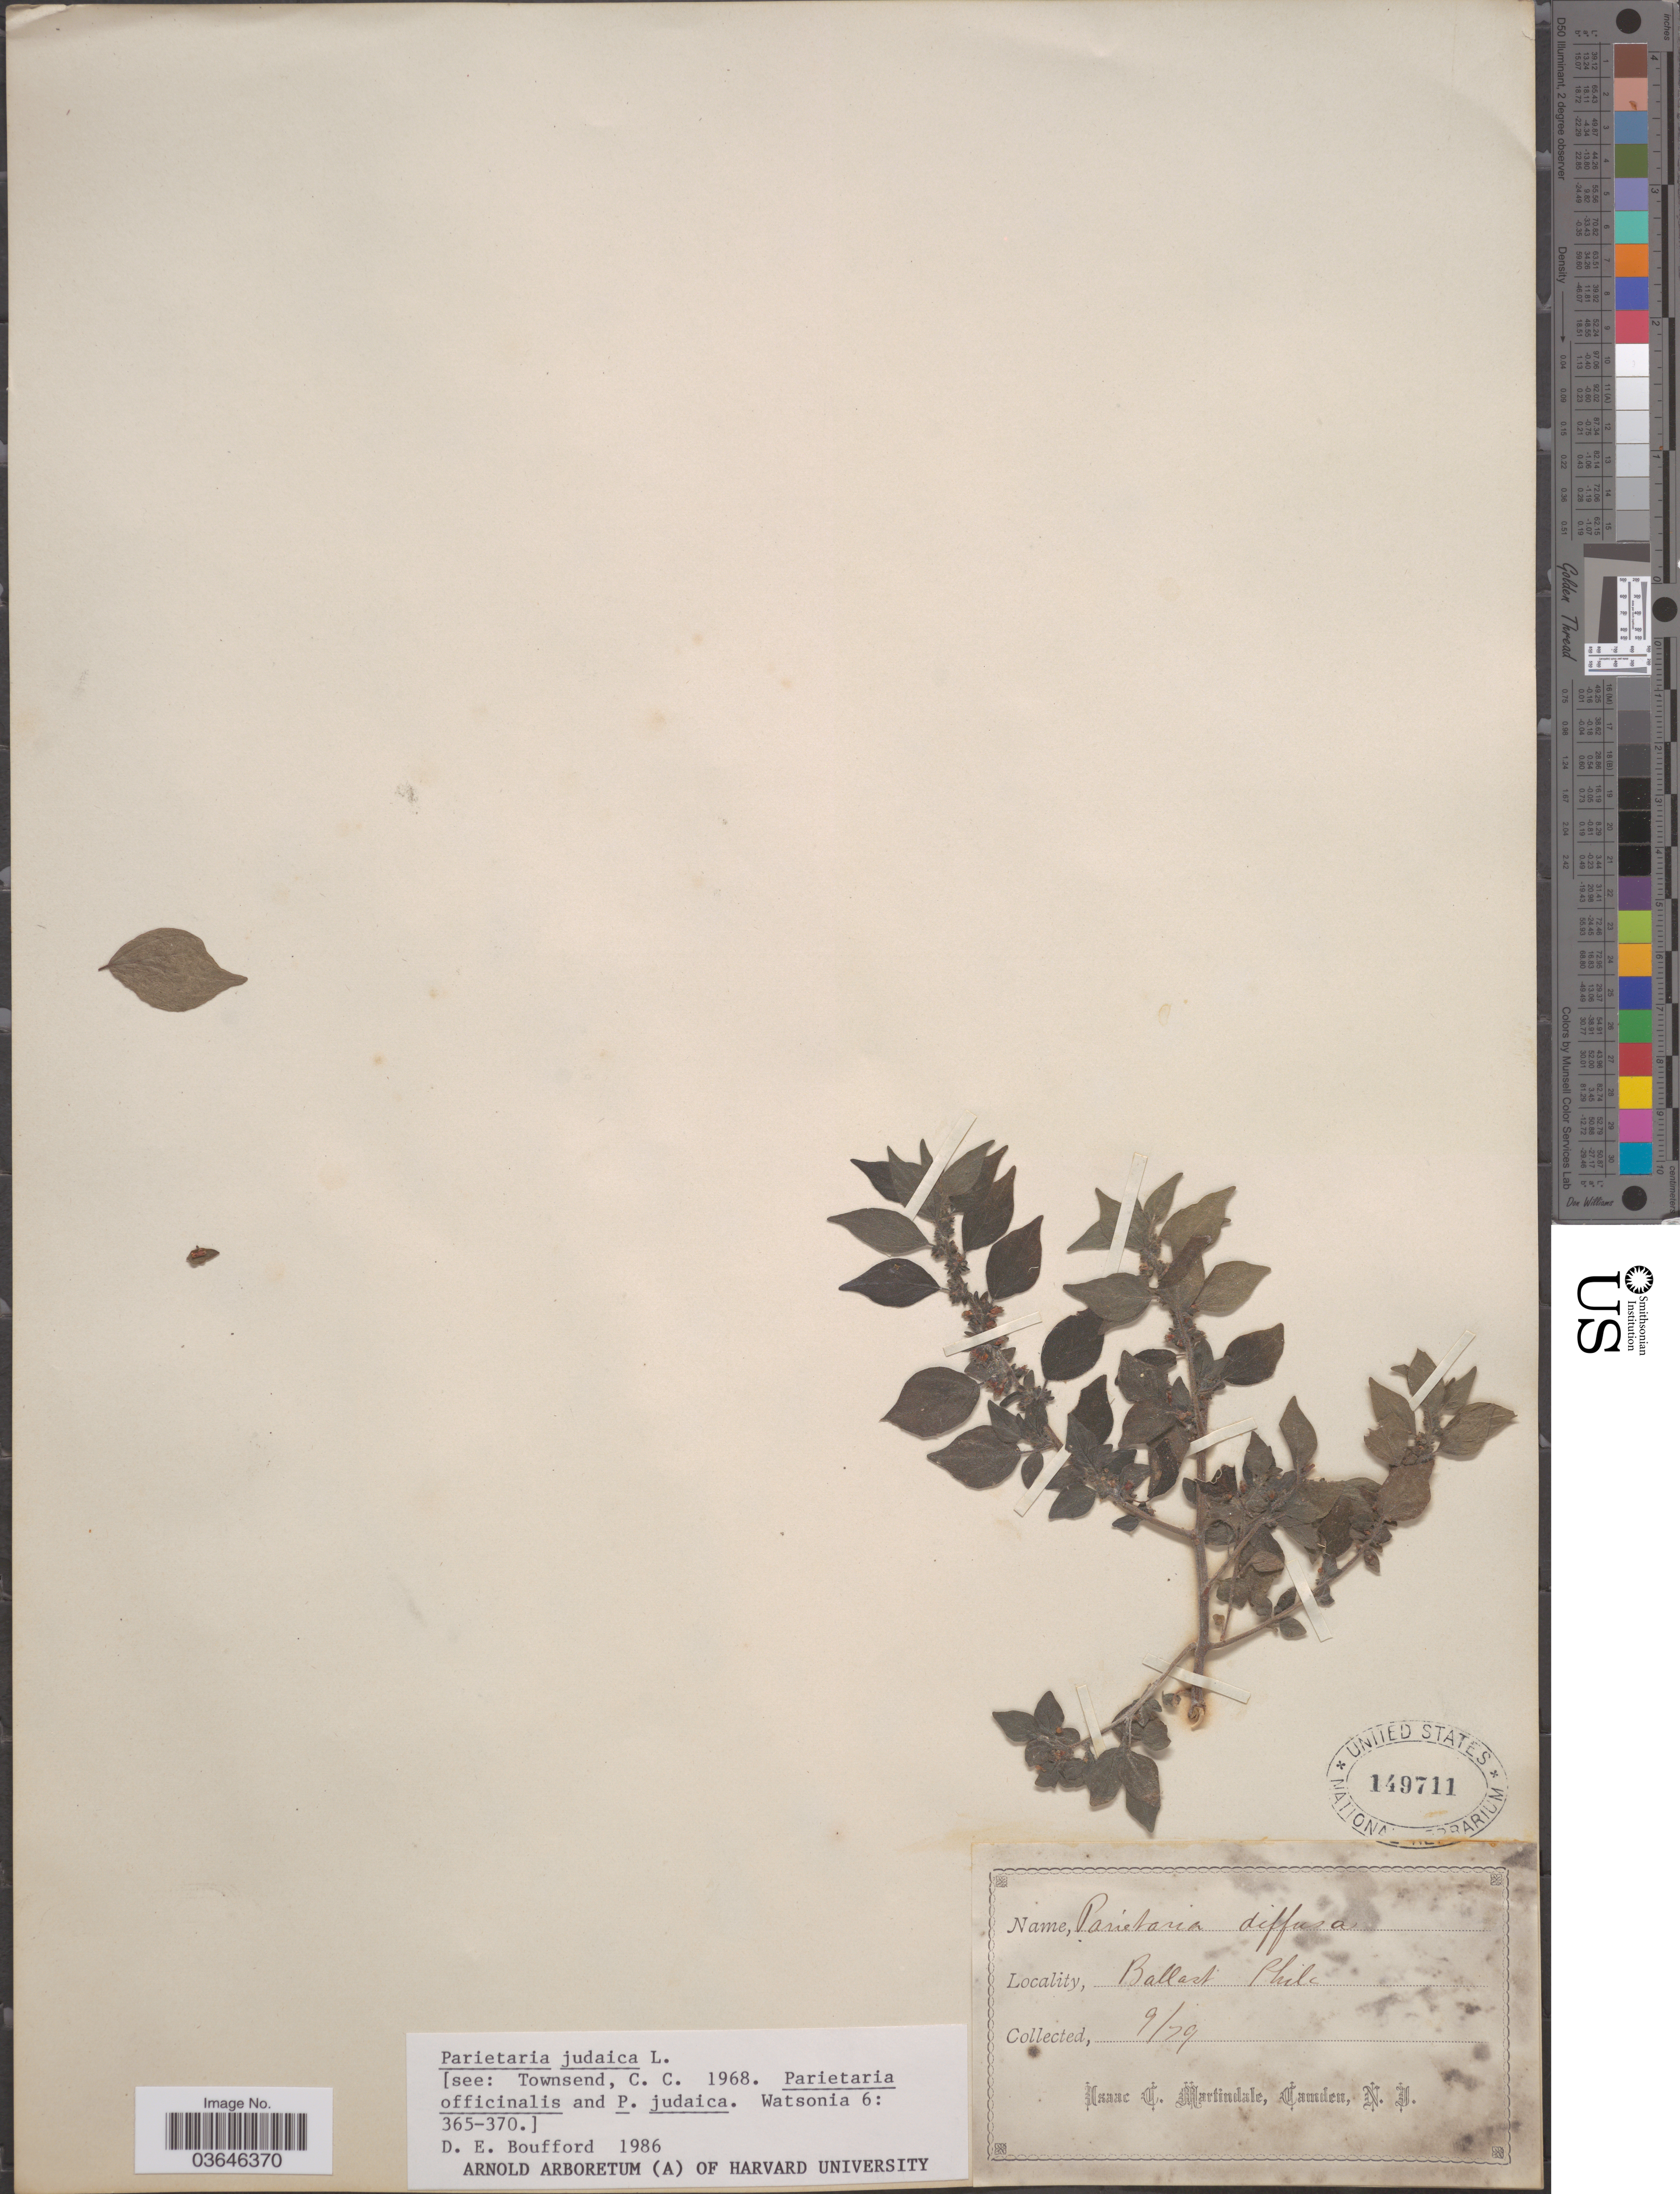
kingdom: Plantae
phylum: Tracheophyta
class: Magnoliopsida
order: Rosales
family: Urticaceae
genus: Parietaria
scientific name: Parietaria judaica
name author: L.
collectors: I. C. Martindale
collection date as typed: Transcribed d/m/y: /9/79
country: United States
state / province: New Jersey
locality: Ballast Phila.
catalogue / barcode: US 149711